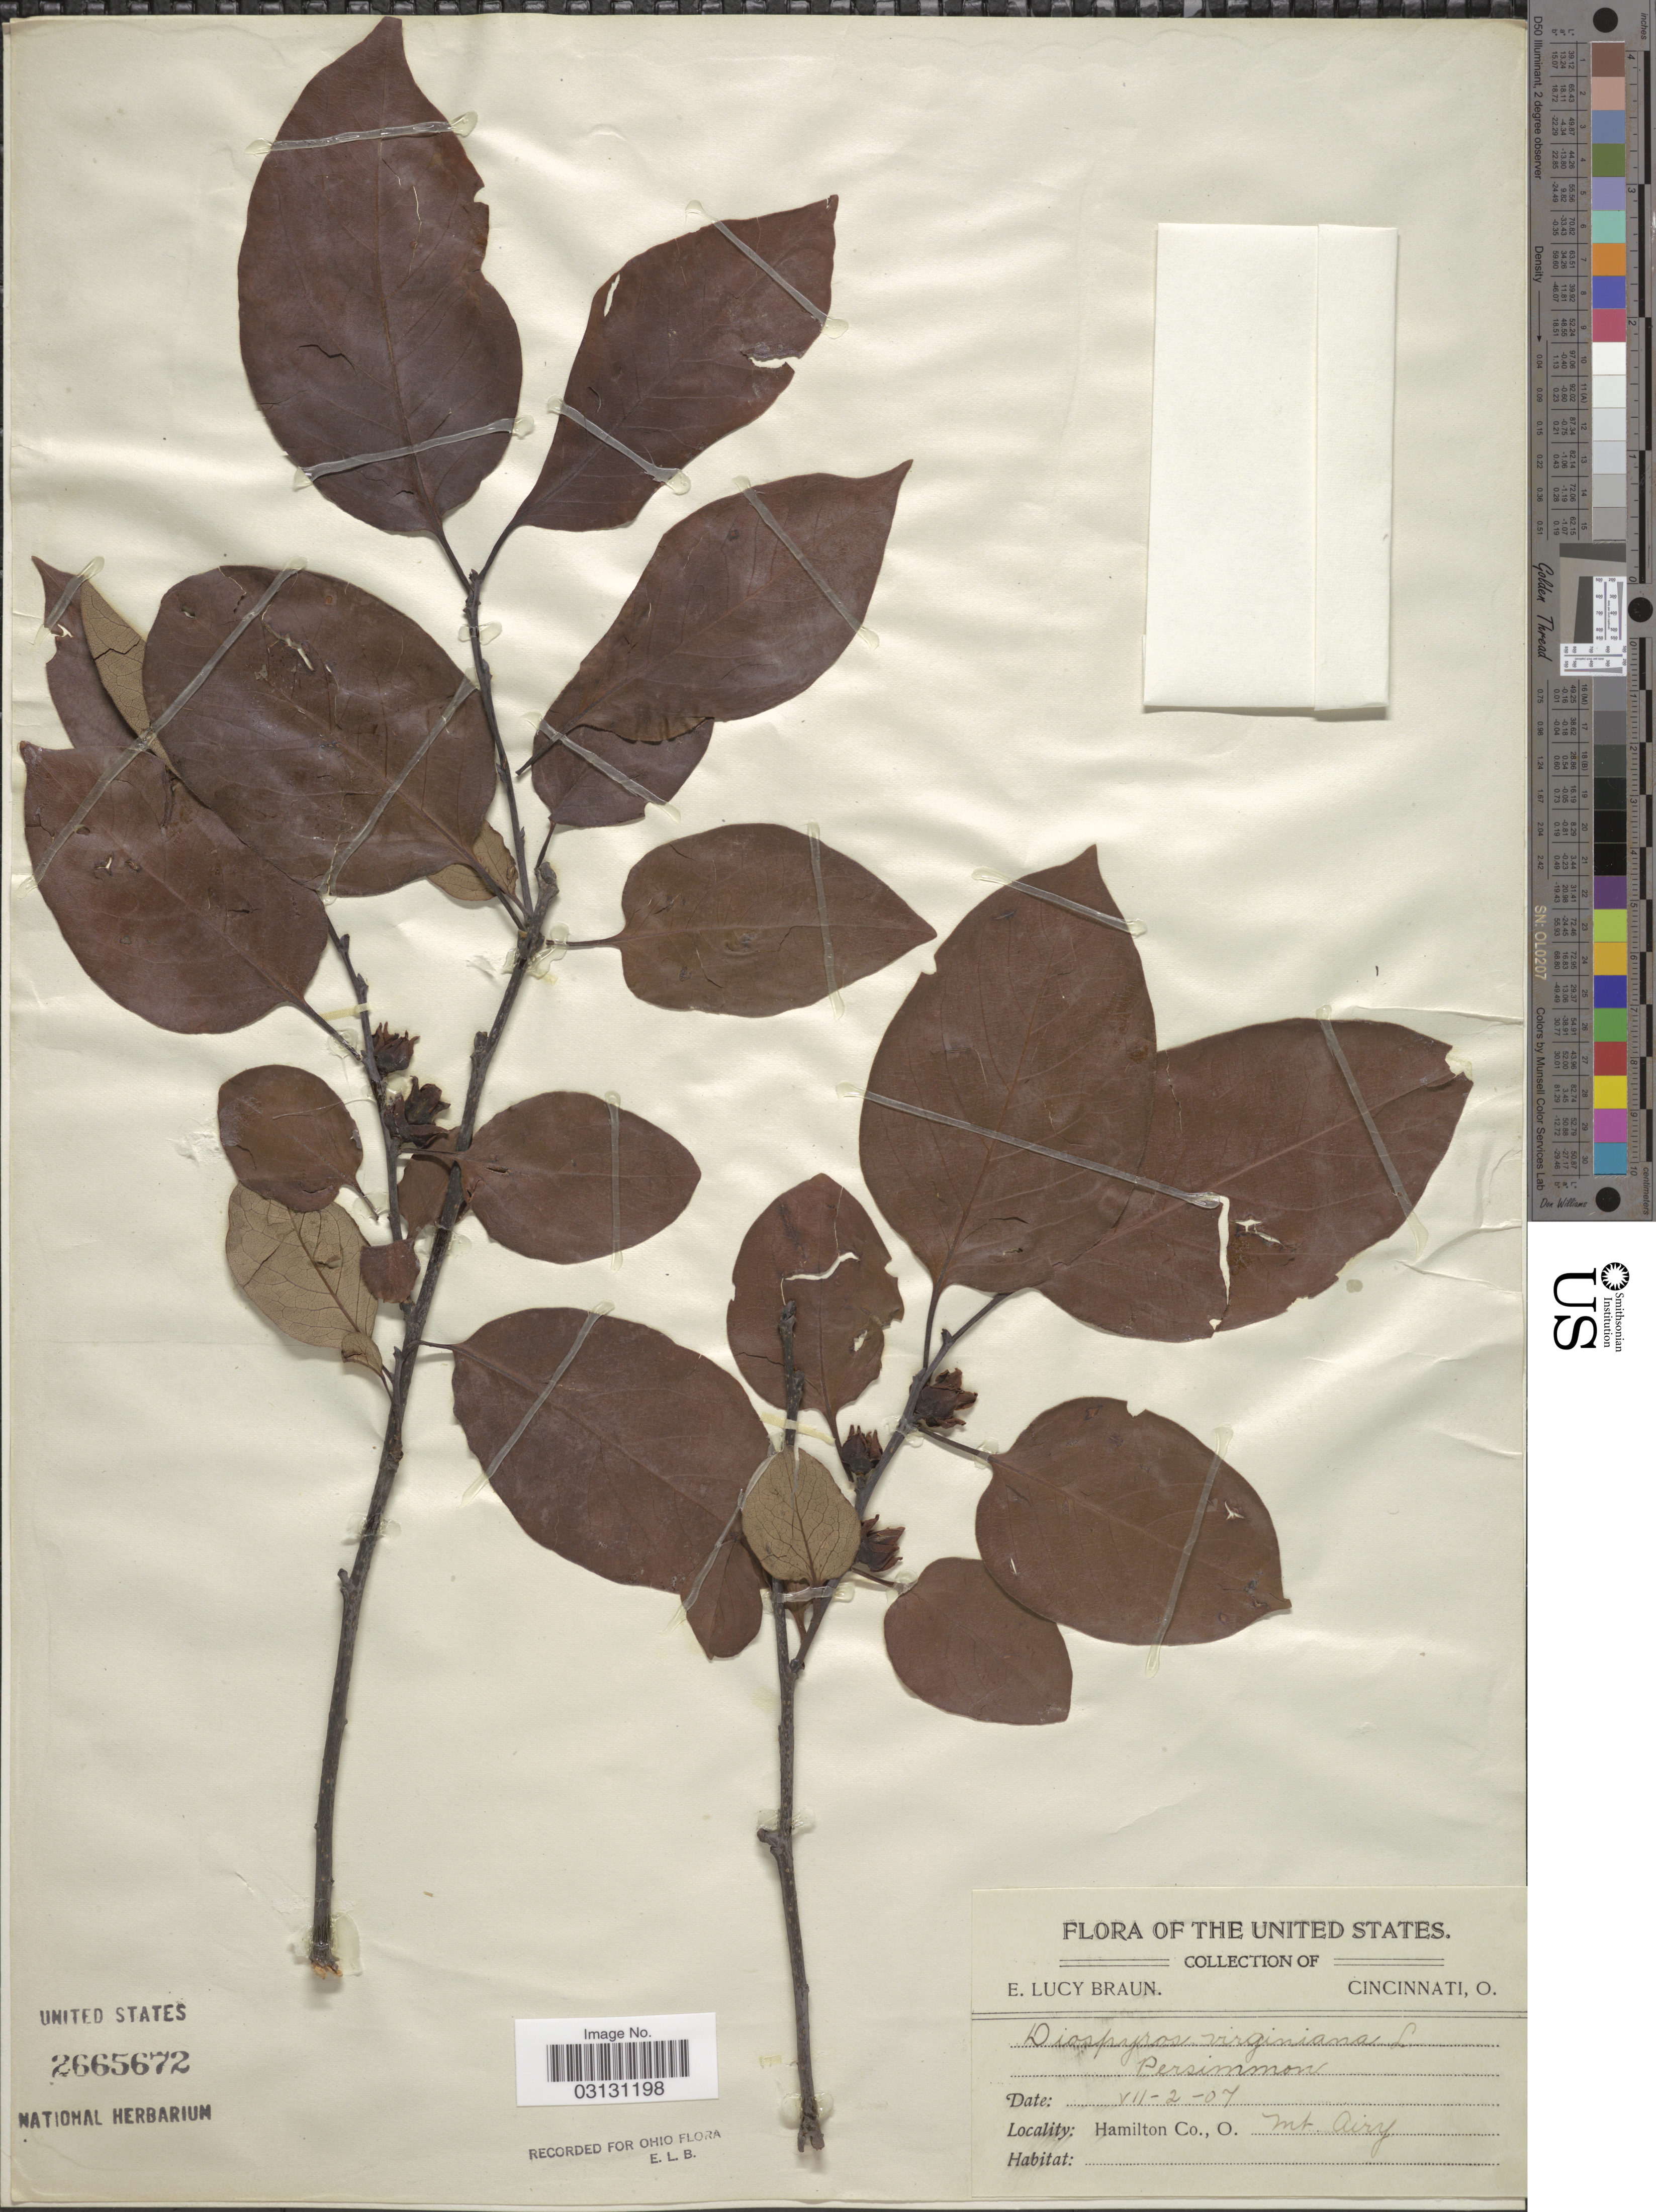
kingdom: Plantae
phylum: Tracheophyta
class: Magnoliopsida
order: Ericales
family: Ebenaceae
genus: Diospyros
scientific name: Diospyros virginiana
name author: L.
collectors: E. L. Braun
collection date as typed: Transcribed d/m/y: 2/7/7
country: United States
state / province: Ohio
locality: Hamilton Co. Mt. Airy.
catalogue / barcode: US 2665672